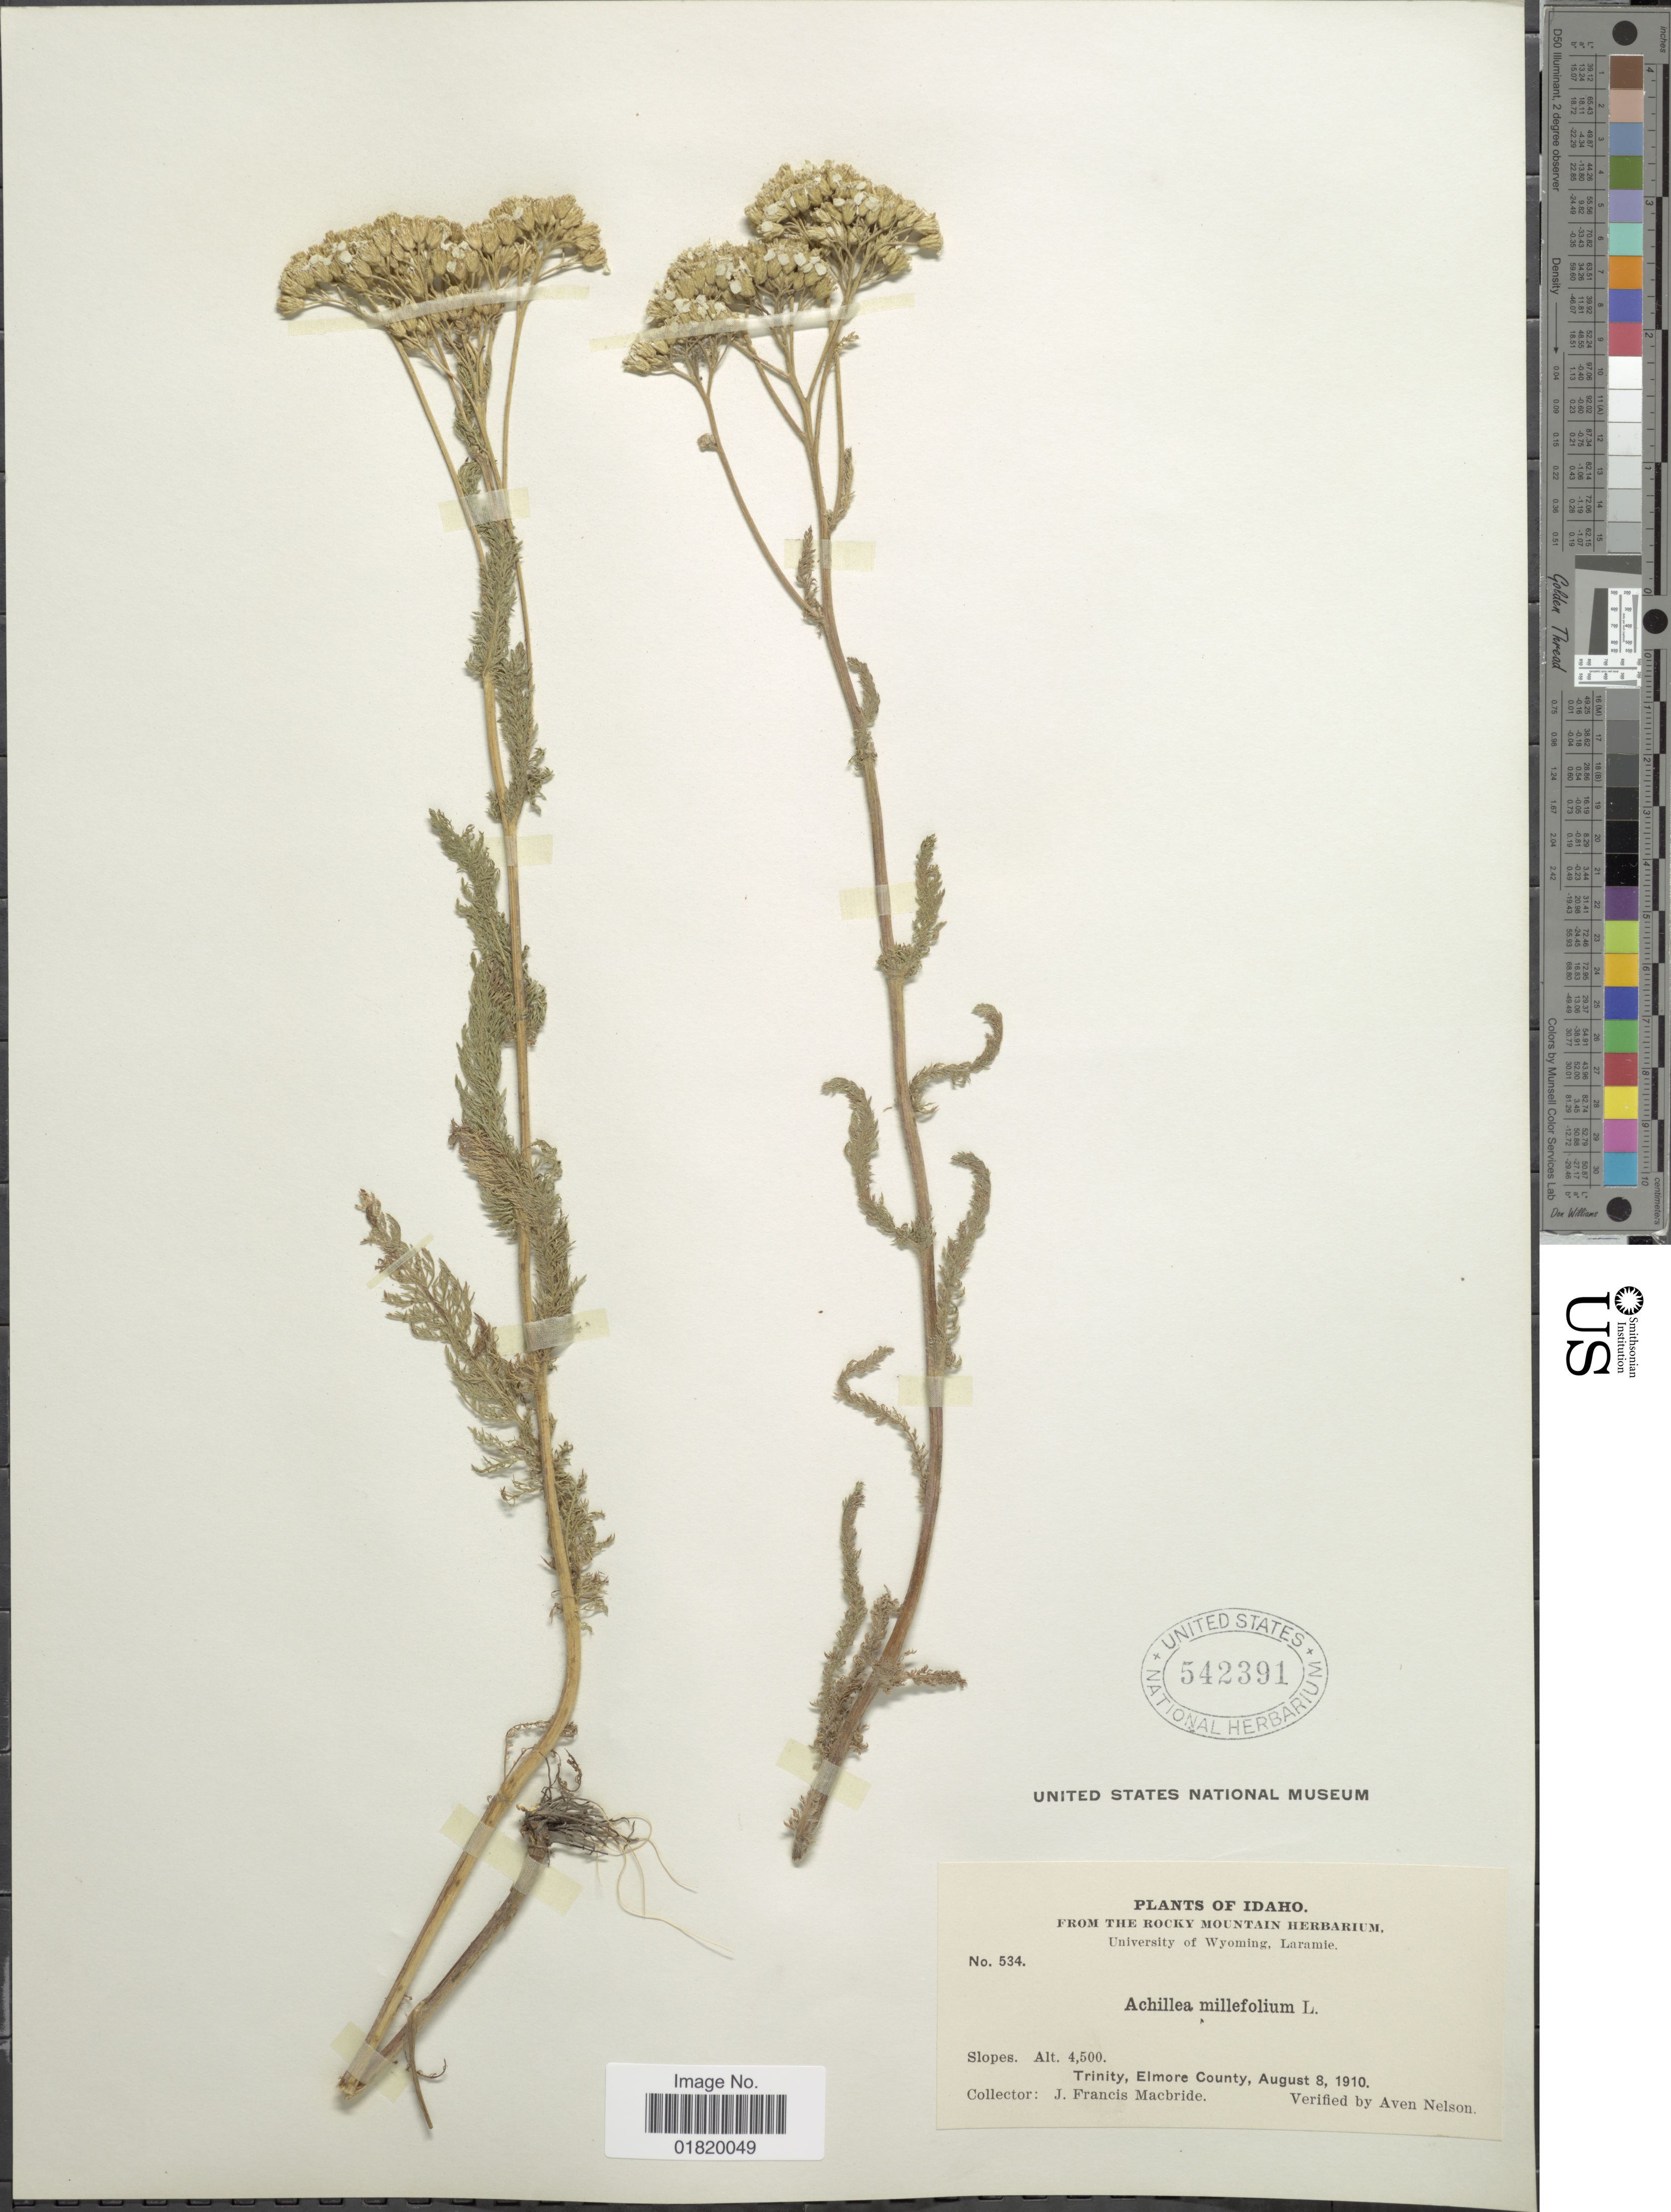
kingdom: Plantae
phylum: Tracheophyta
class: Magnoliopsida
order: Asterales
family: Asteraceae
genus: Achillea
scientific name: Achillea lanulosa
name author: Nutt.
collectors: J. F. Macbride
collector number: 534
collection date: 1910-08-08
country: United States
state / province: Idaho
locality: Trinity, Elmore County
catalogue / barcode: US 542391